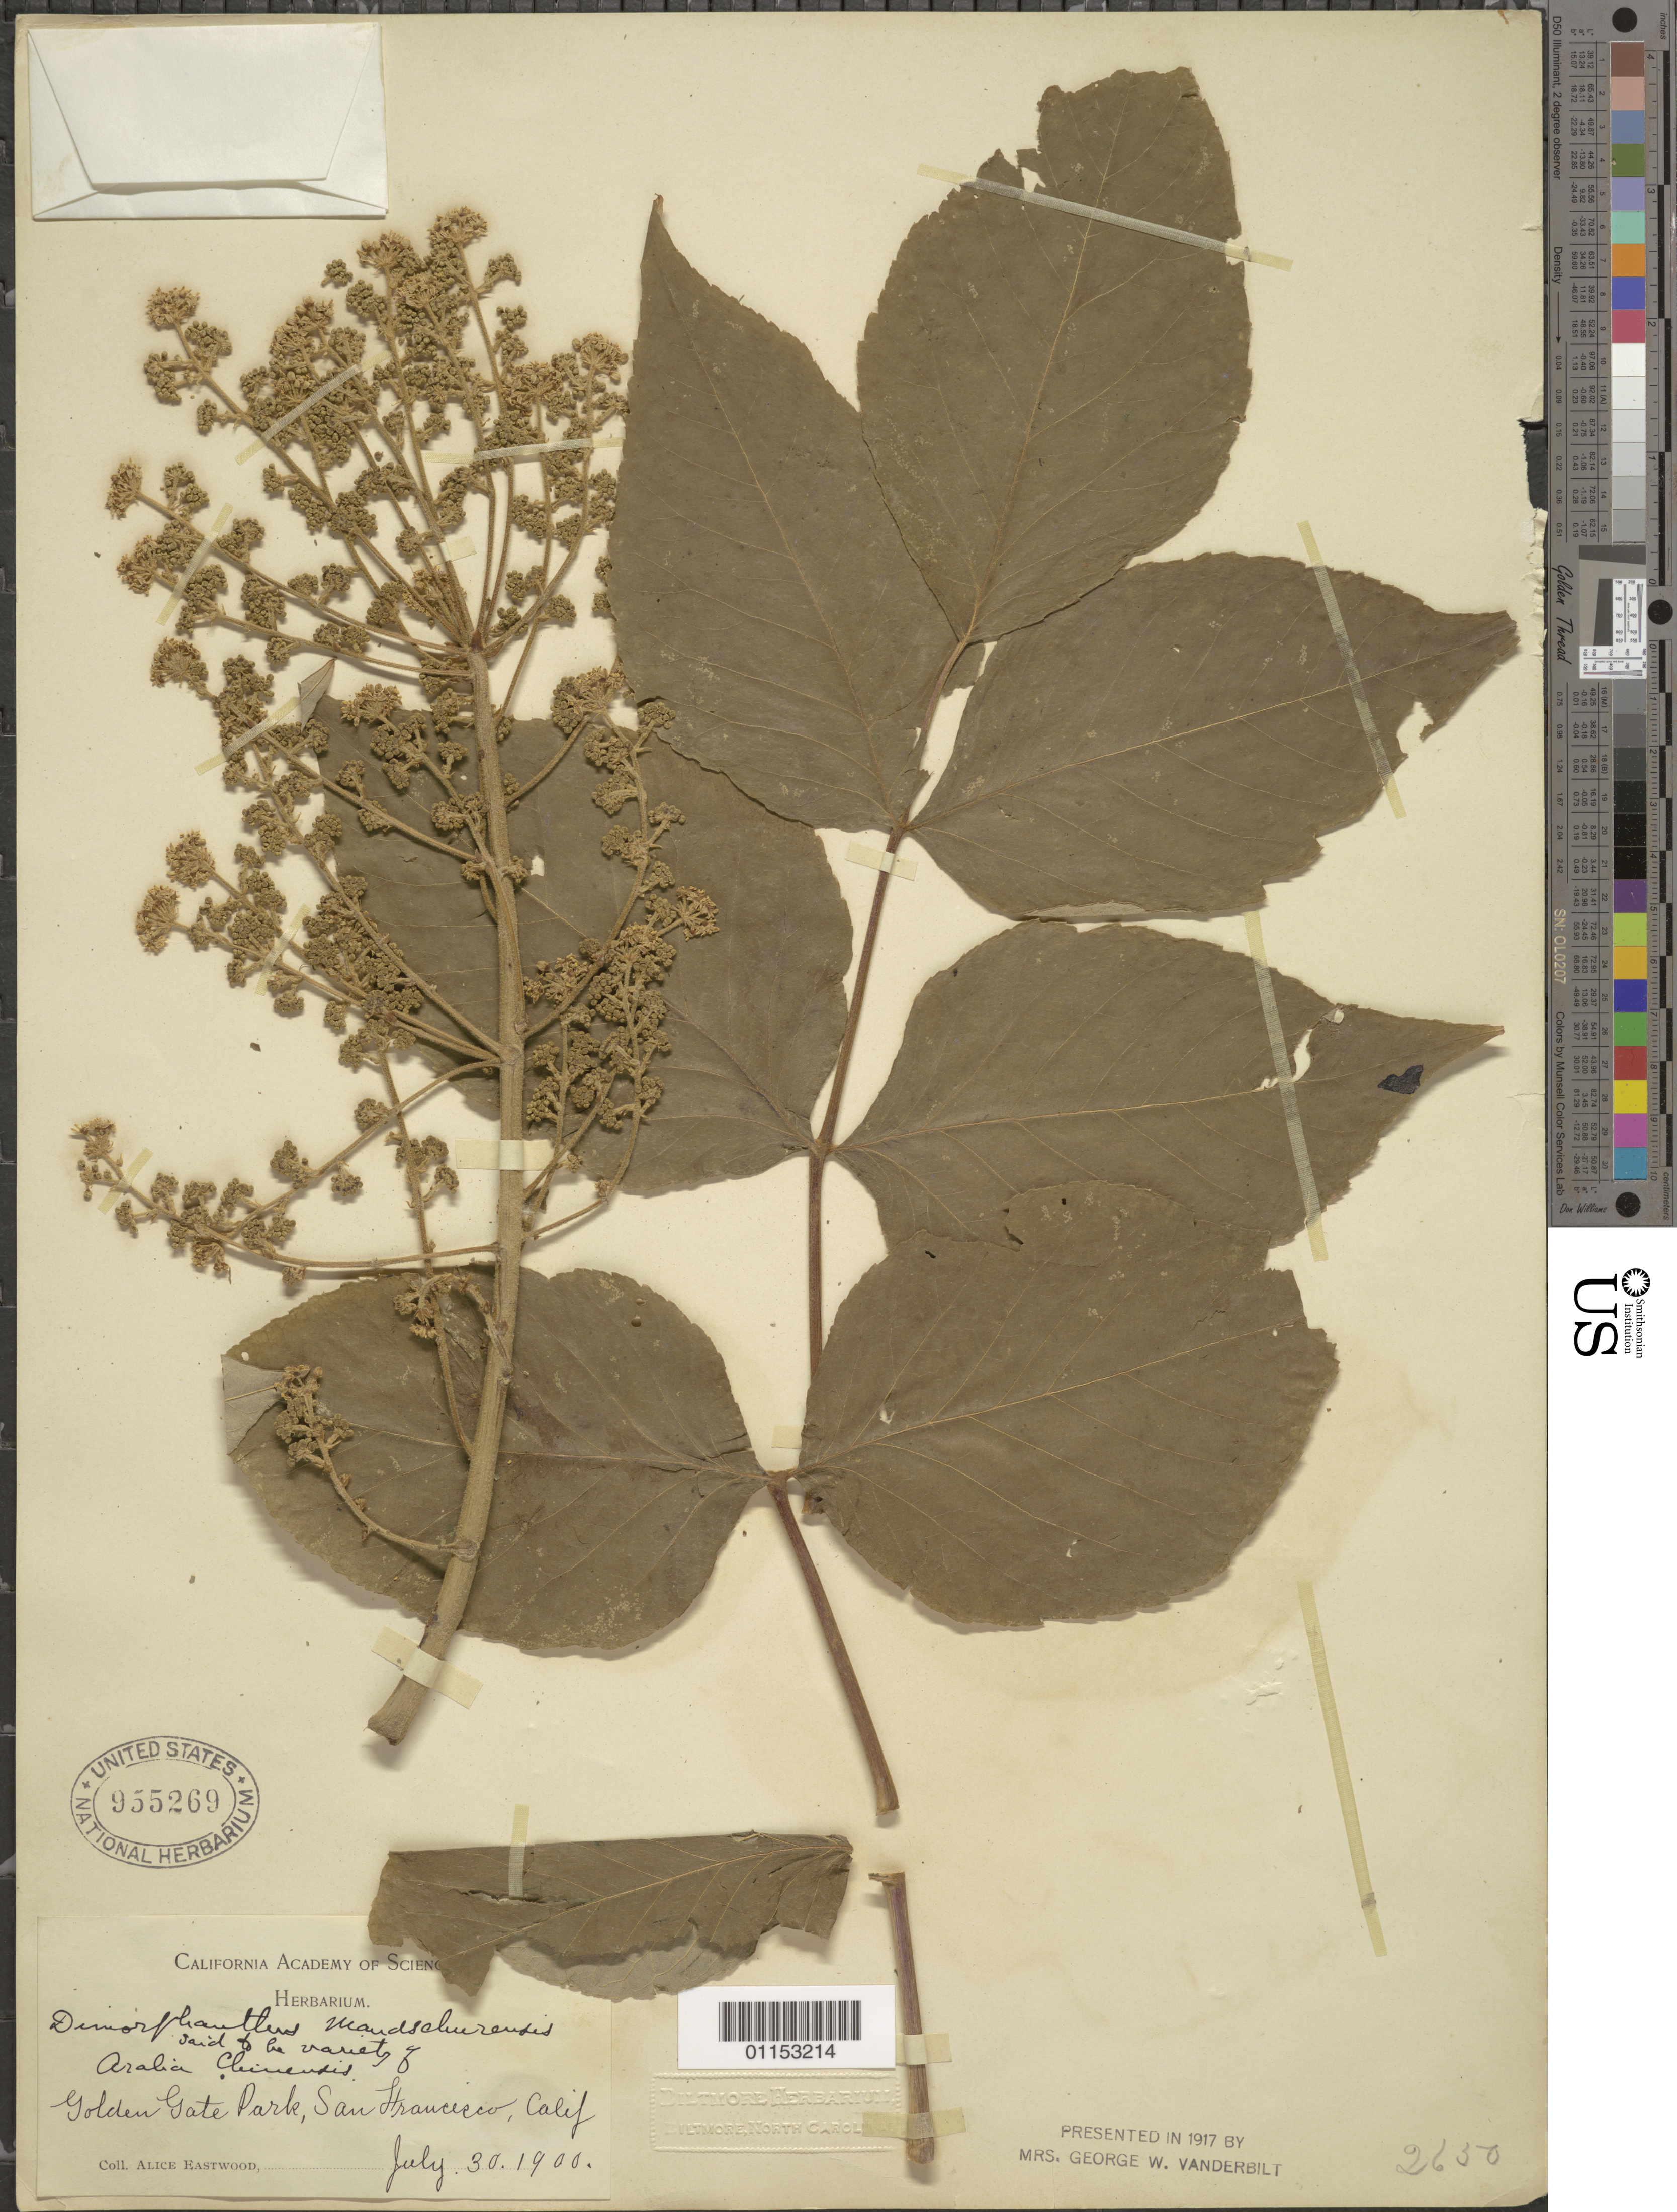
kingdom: Plantae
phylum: Tracheophyta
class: Magnoliopsida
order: Apiales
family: Araliaceae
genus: Aralia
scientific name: Aralia chinensis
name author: L.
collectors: A. Eastwood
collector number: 2650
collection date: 1900-07-30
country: United States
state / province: California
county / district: San Francisco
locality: Golden Gate Park.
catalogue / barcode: US 955269